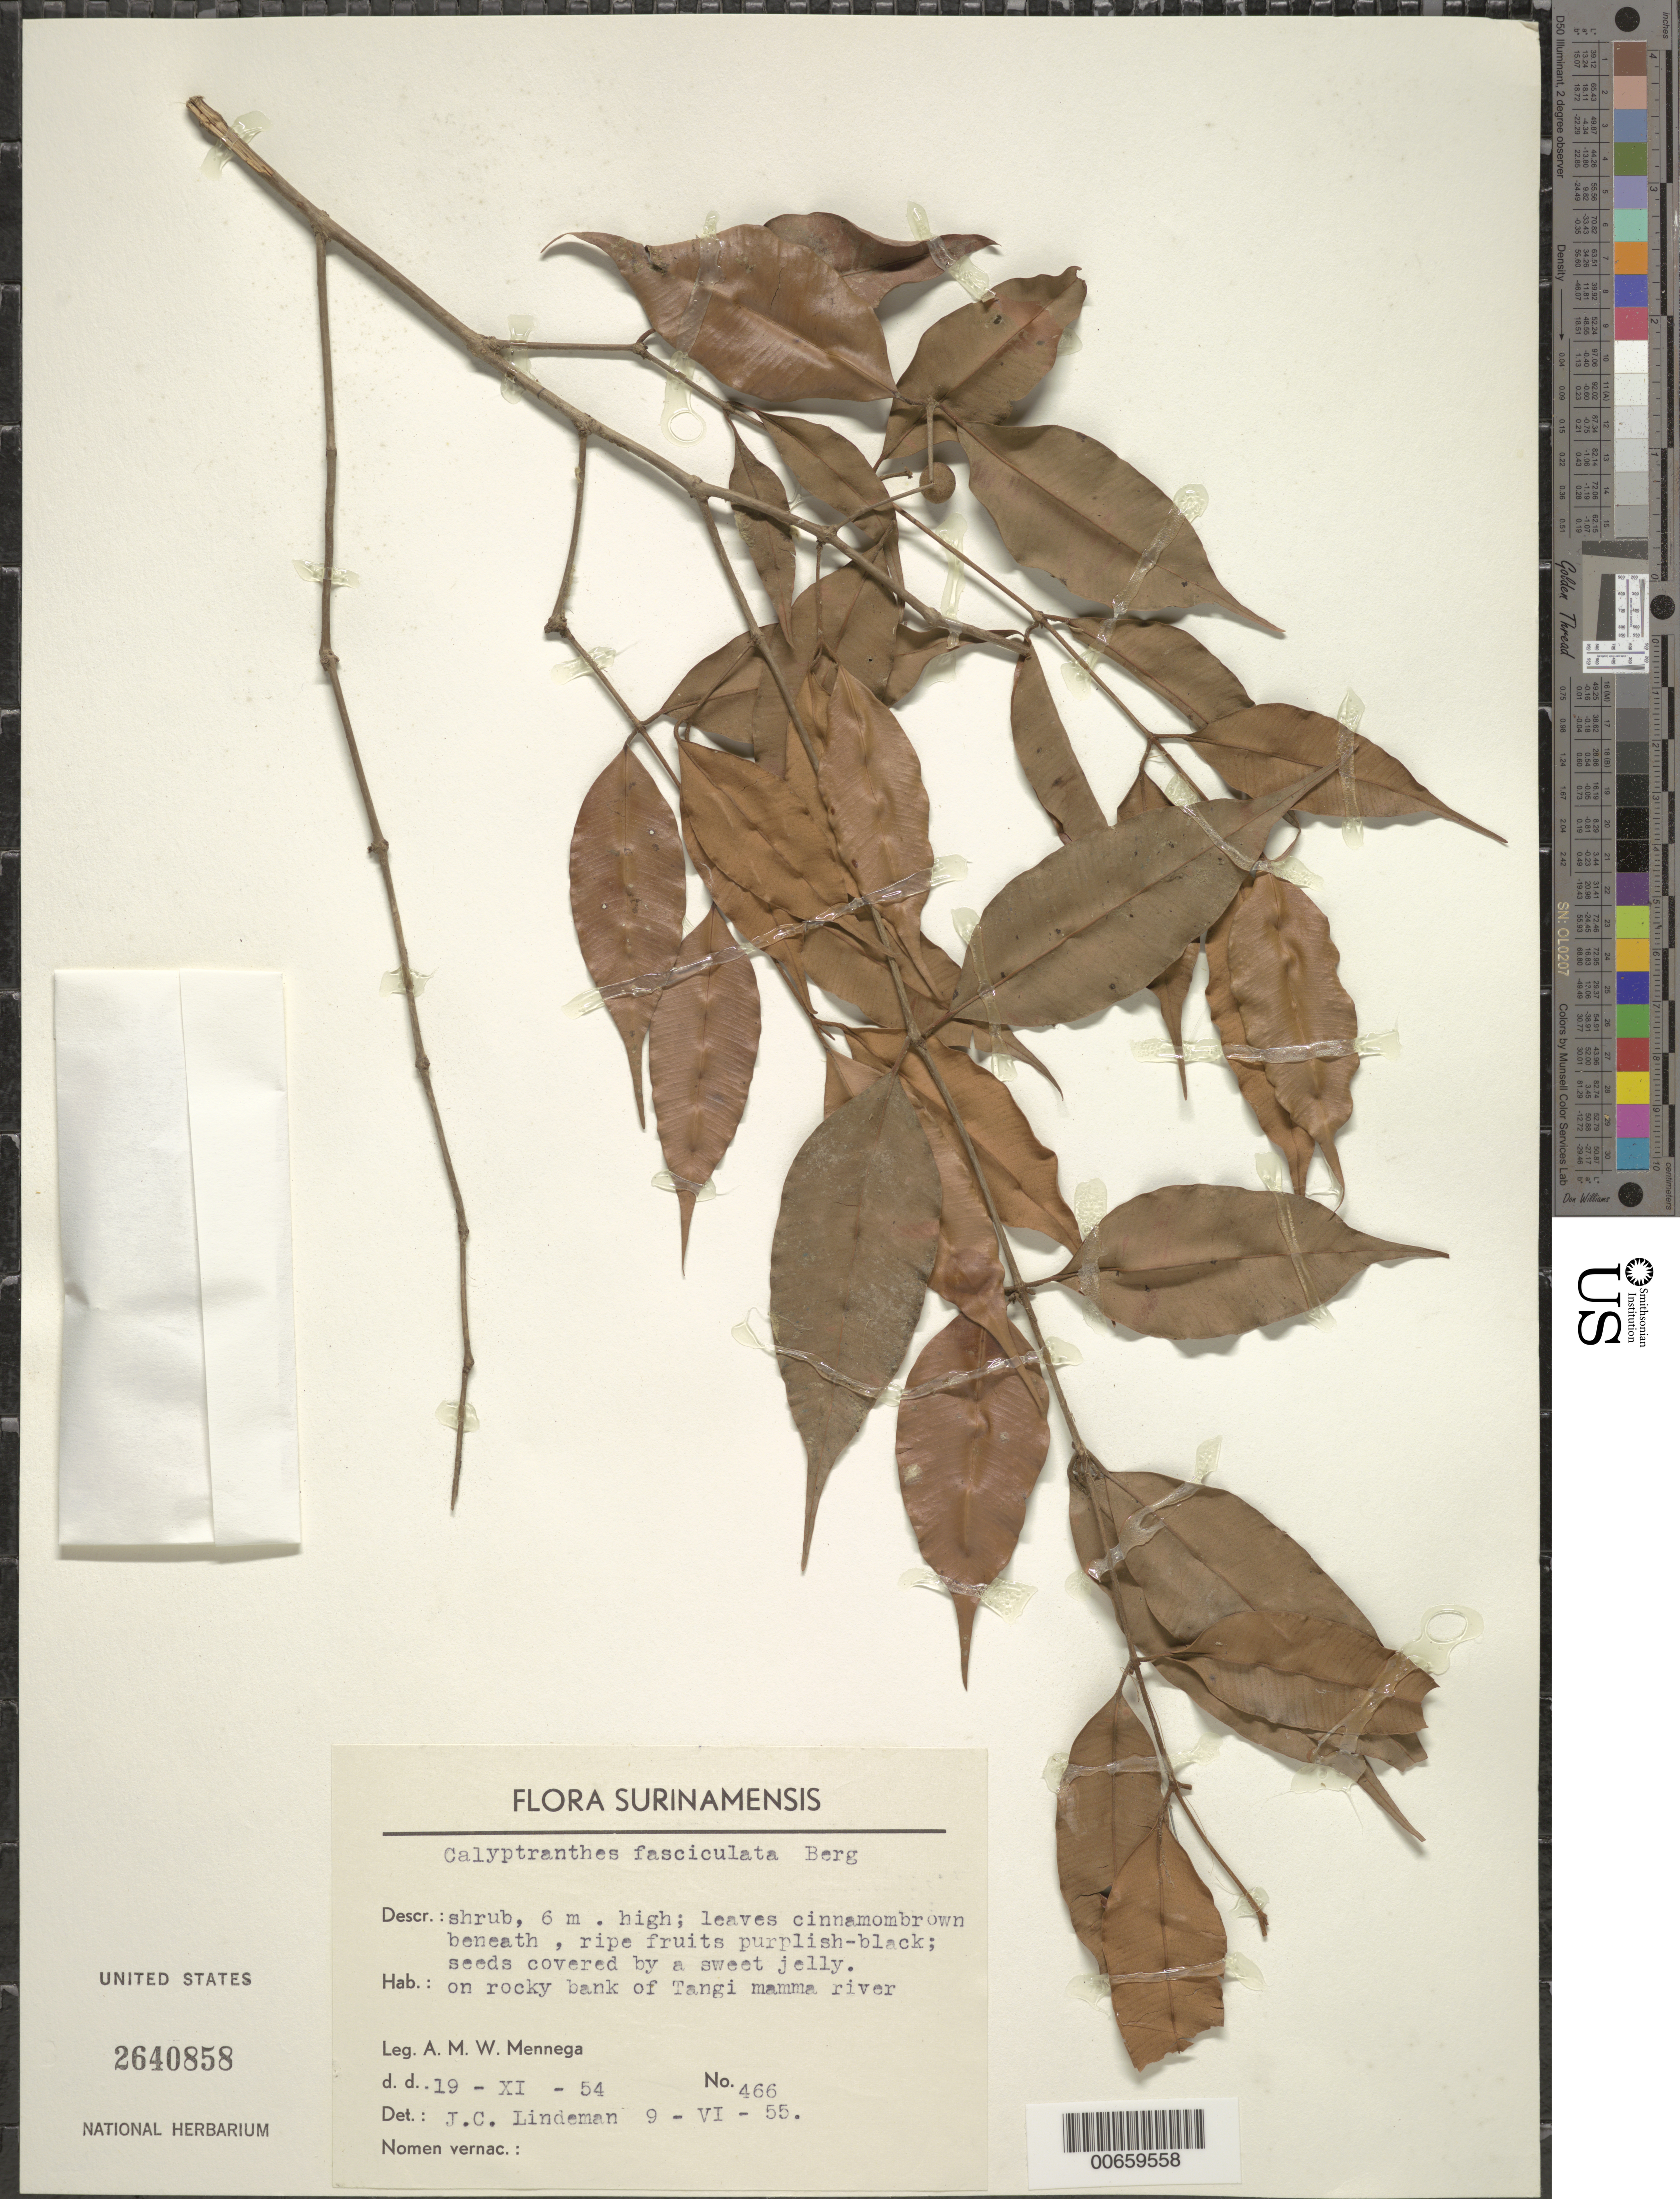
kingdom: Plantae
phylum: Tracheophyta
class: Magnoliopsida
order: Myrtales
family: Myrtaceae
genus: Myrcia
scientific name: Myrcia fasciculata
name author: (O. Berg) K. Campbell & K. Samra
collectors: A. M. Mennega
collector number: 466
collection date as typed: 19-Nov-54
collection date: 1954-11-19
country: Suriname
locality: Tanjimama R., Upper Coppename tributary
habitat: Rocky river bank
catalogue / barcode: US 2640858